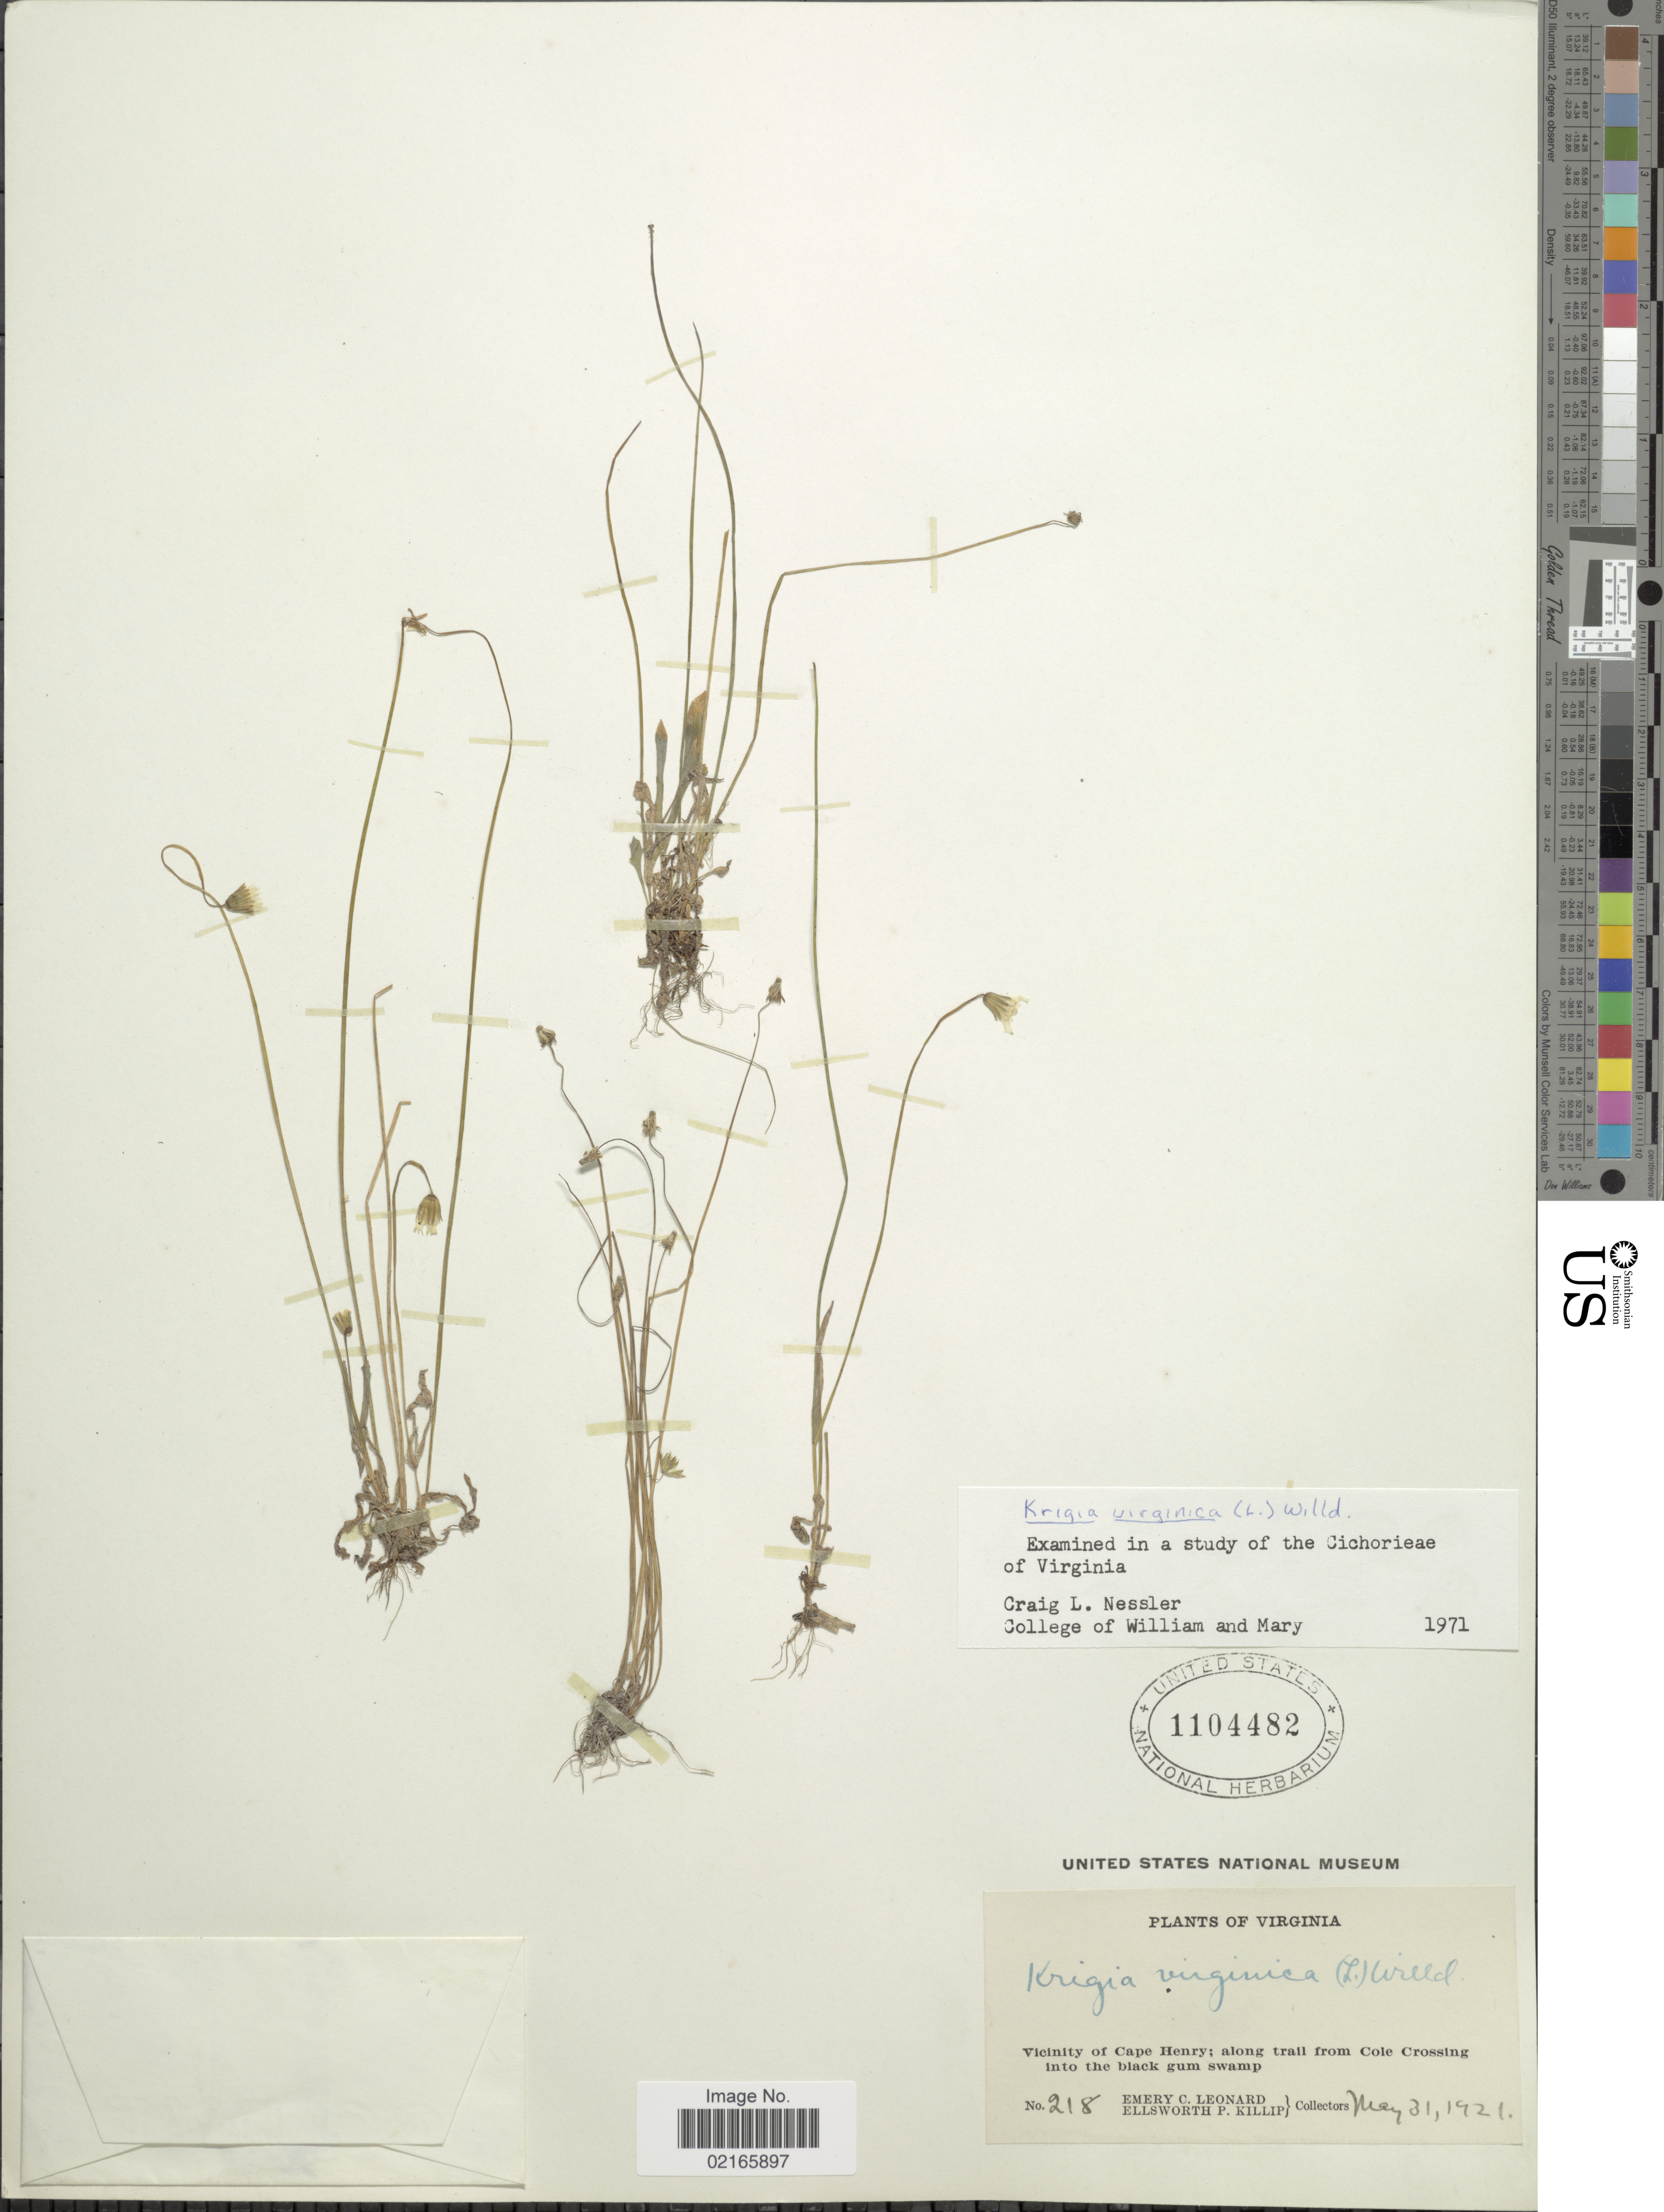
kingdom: Plantae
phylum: Tracheophyta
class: Magnoliopsida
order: Asterales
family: Asteraceae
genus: Krigia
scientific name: Krigia virginica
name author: (L.) Willd.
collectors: E. C. Leonard & E. P. Killip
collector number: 218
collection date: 1921-05-31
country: United States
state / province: Virginia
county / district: City of Virginia Beach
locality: Vicinity of Cape Henry; along trail from Cole Crossing into the black gum swamp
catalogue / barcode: US 1104482